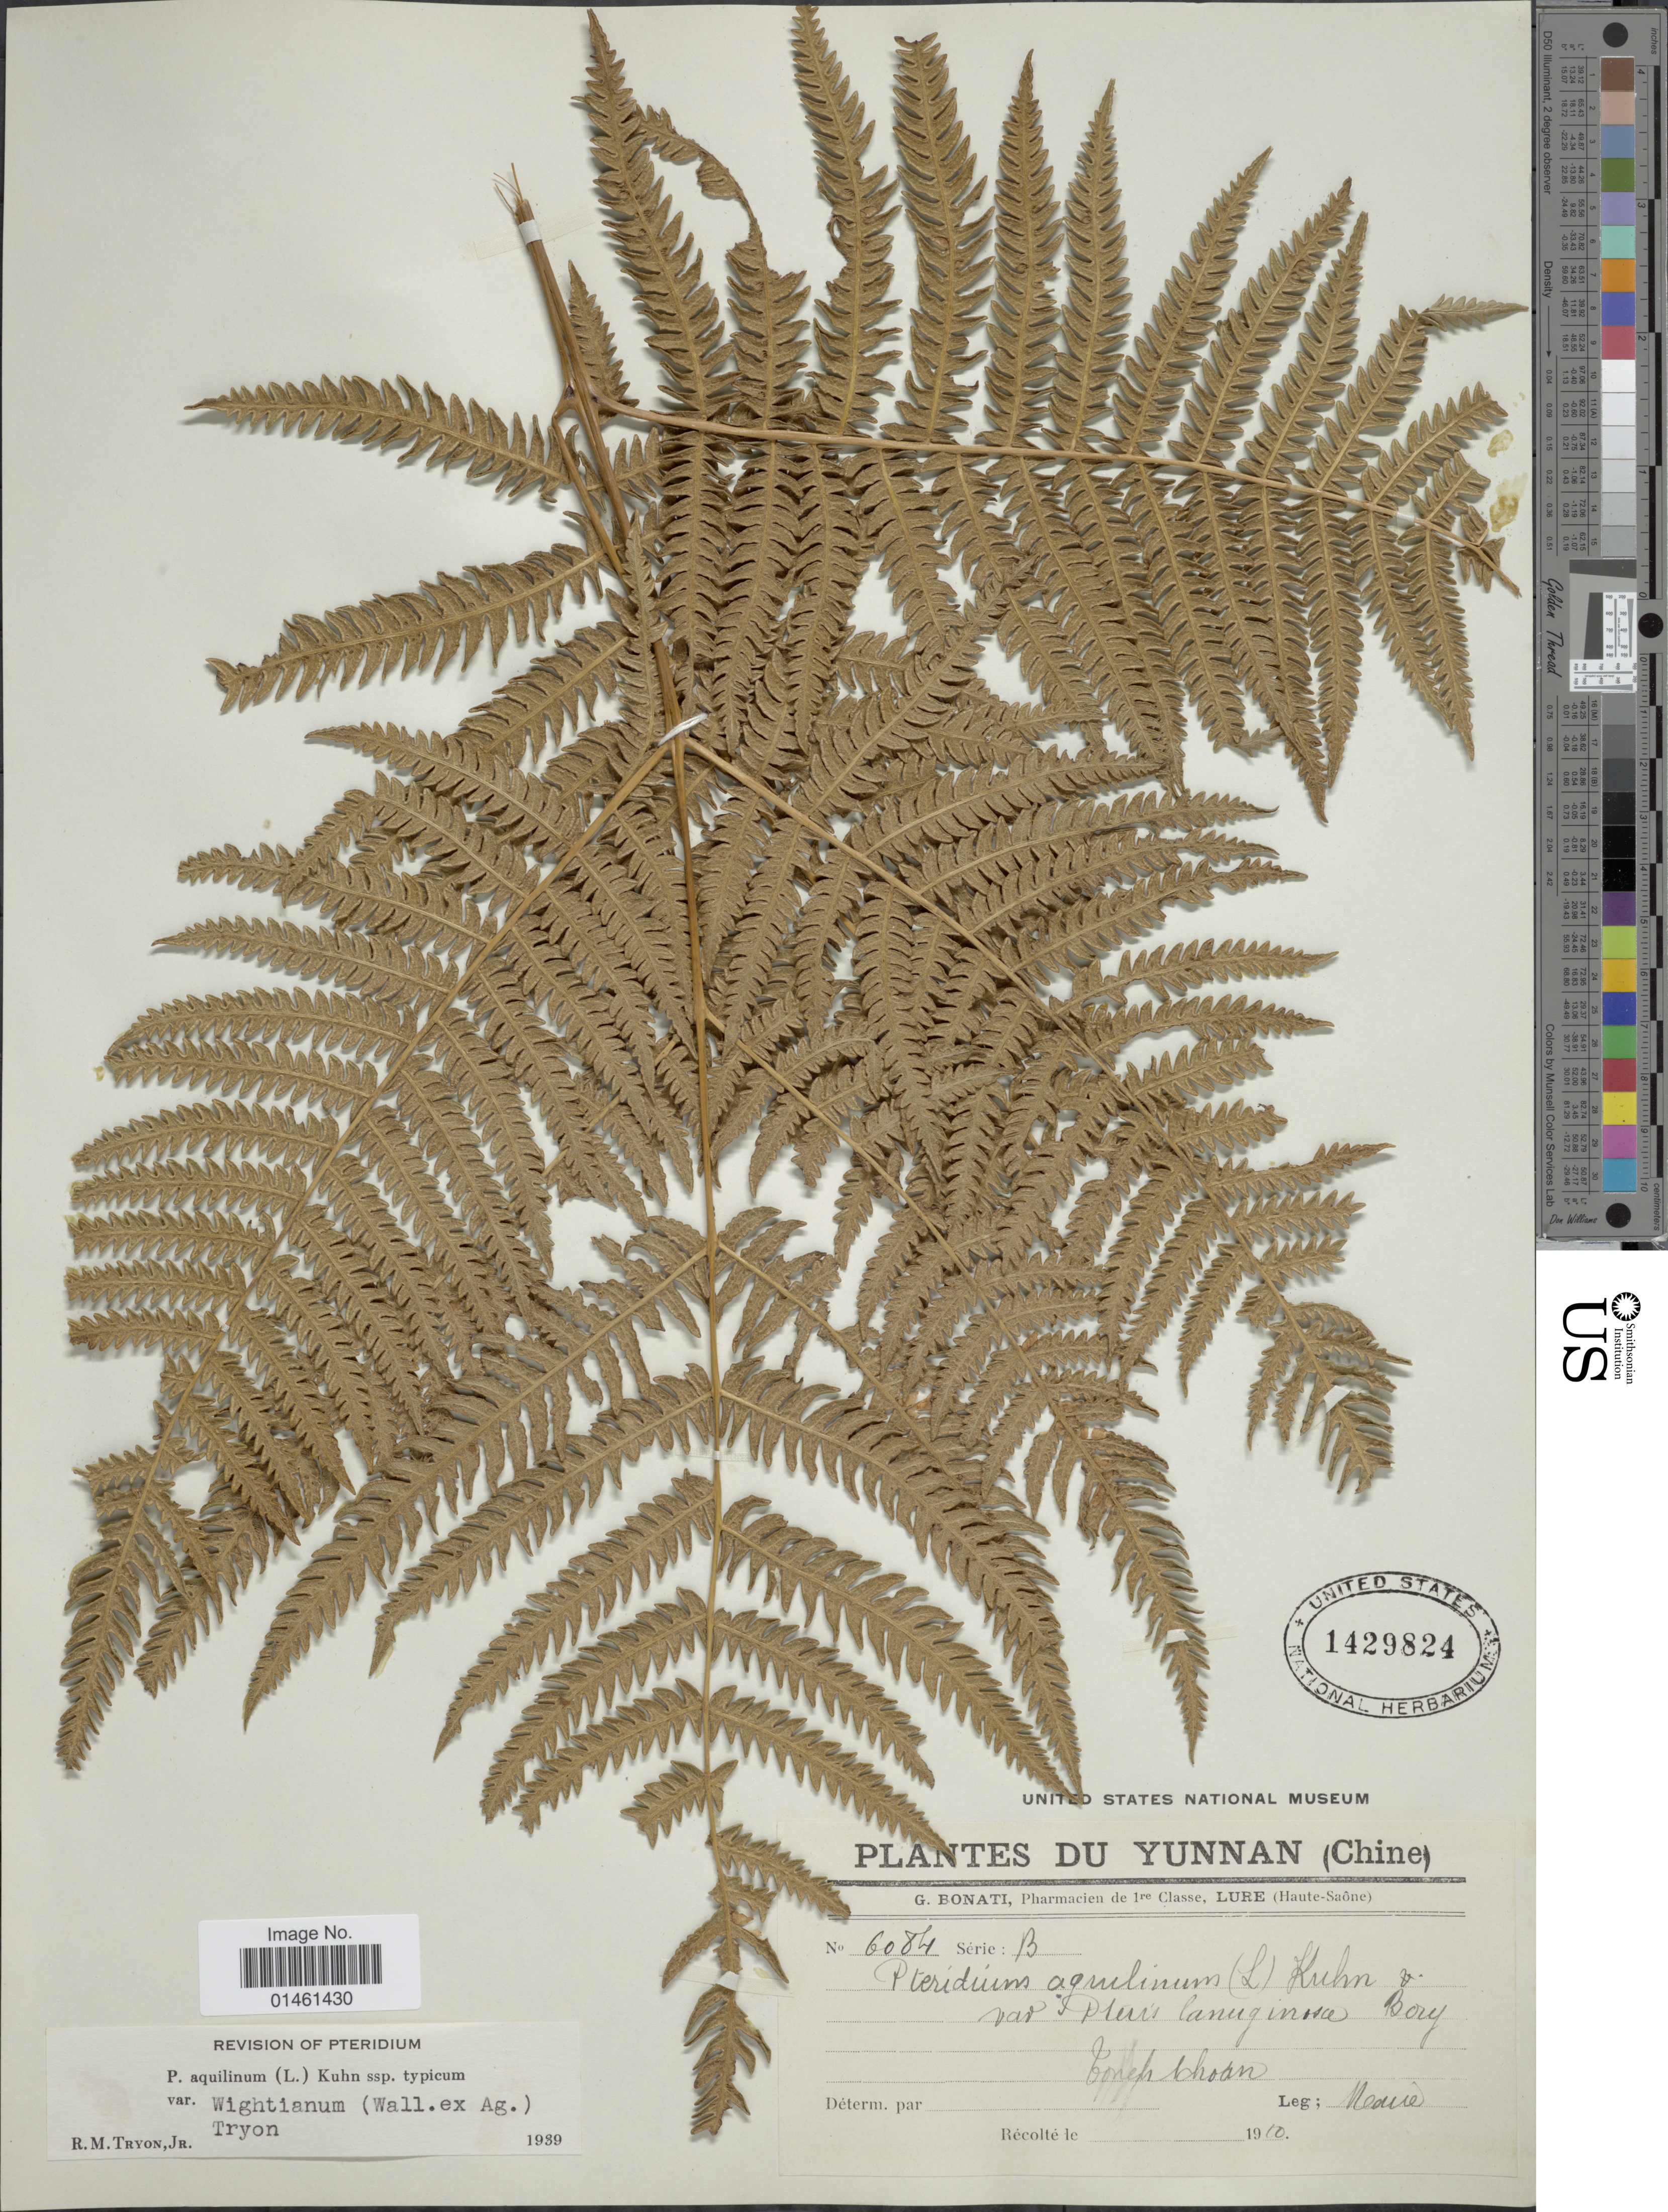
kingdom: Plantae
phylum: Tracheophyta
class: Polypodiopsida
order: Polypodiales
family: Dennstaedtiaceae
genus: Pteridium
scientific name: Pteridium aquilinum var. wightianum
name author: (J. Agardh) R.M. Tryon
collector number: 6084B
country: China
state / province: Yunnan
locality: Yunnan (Chine), Dongchuan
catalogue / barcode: US 1429824